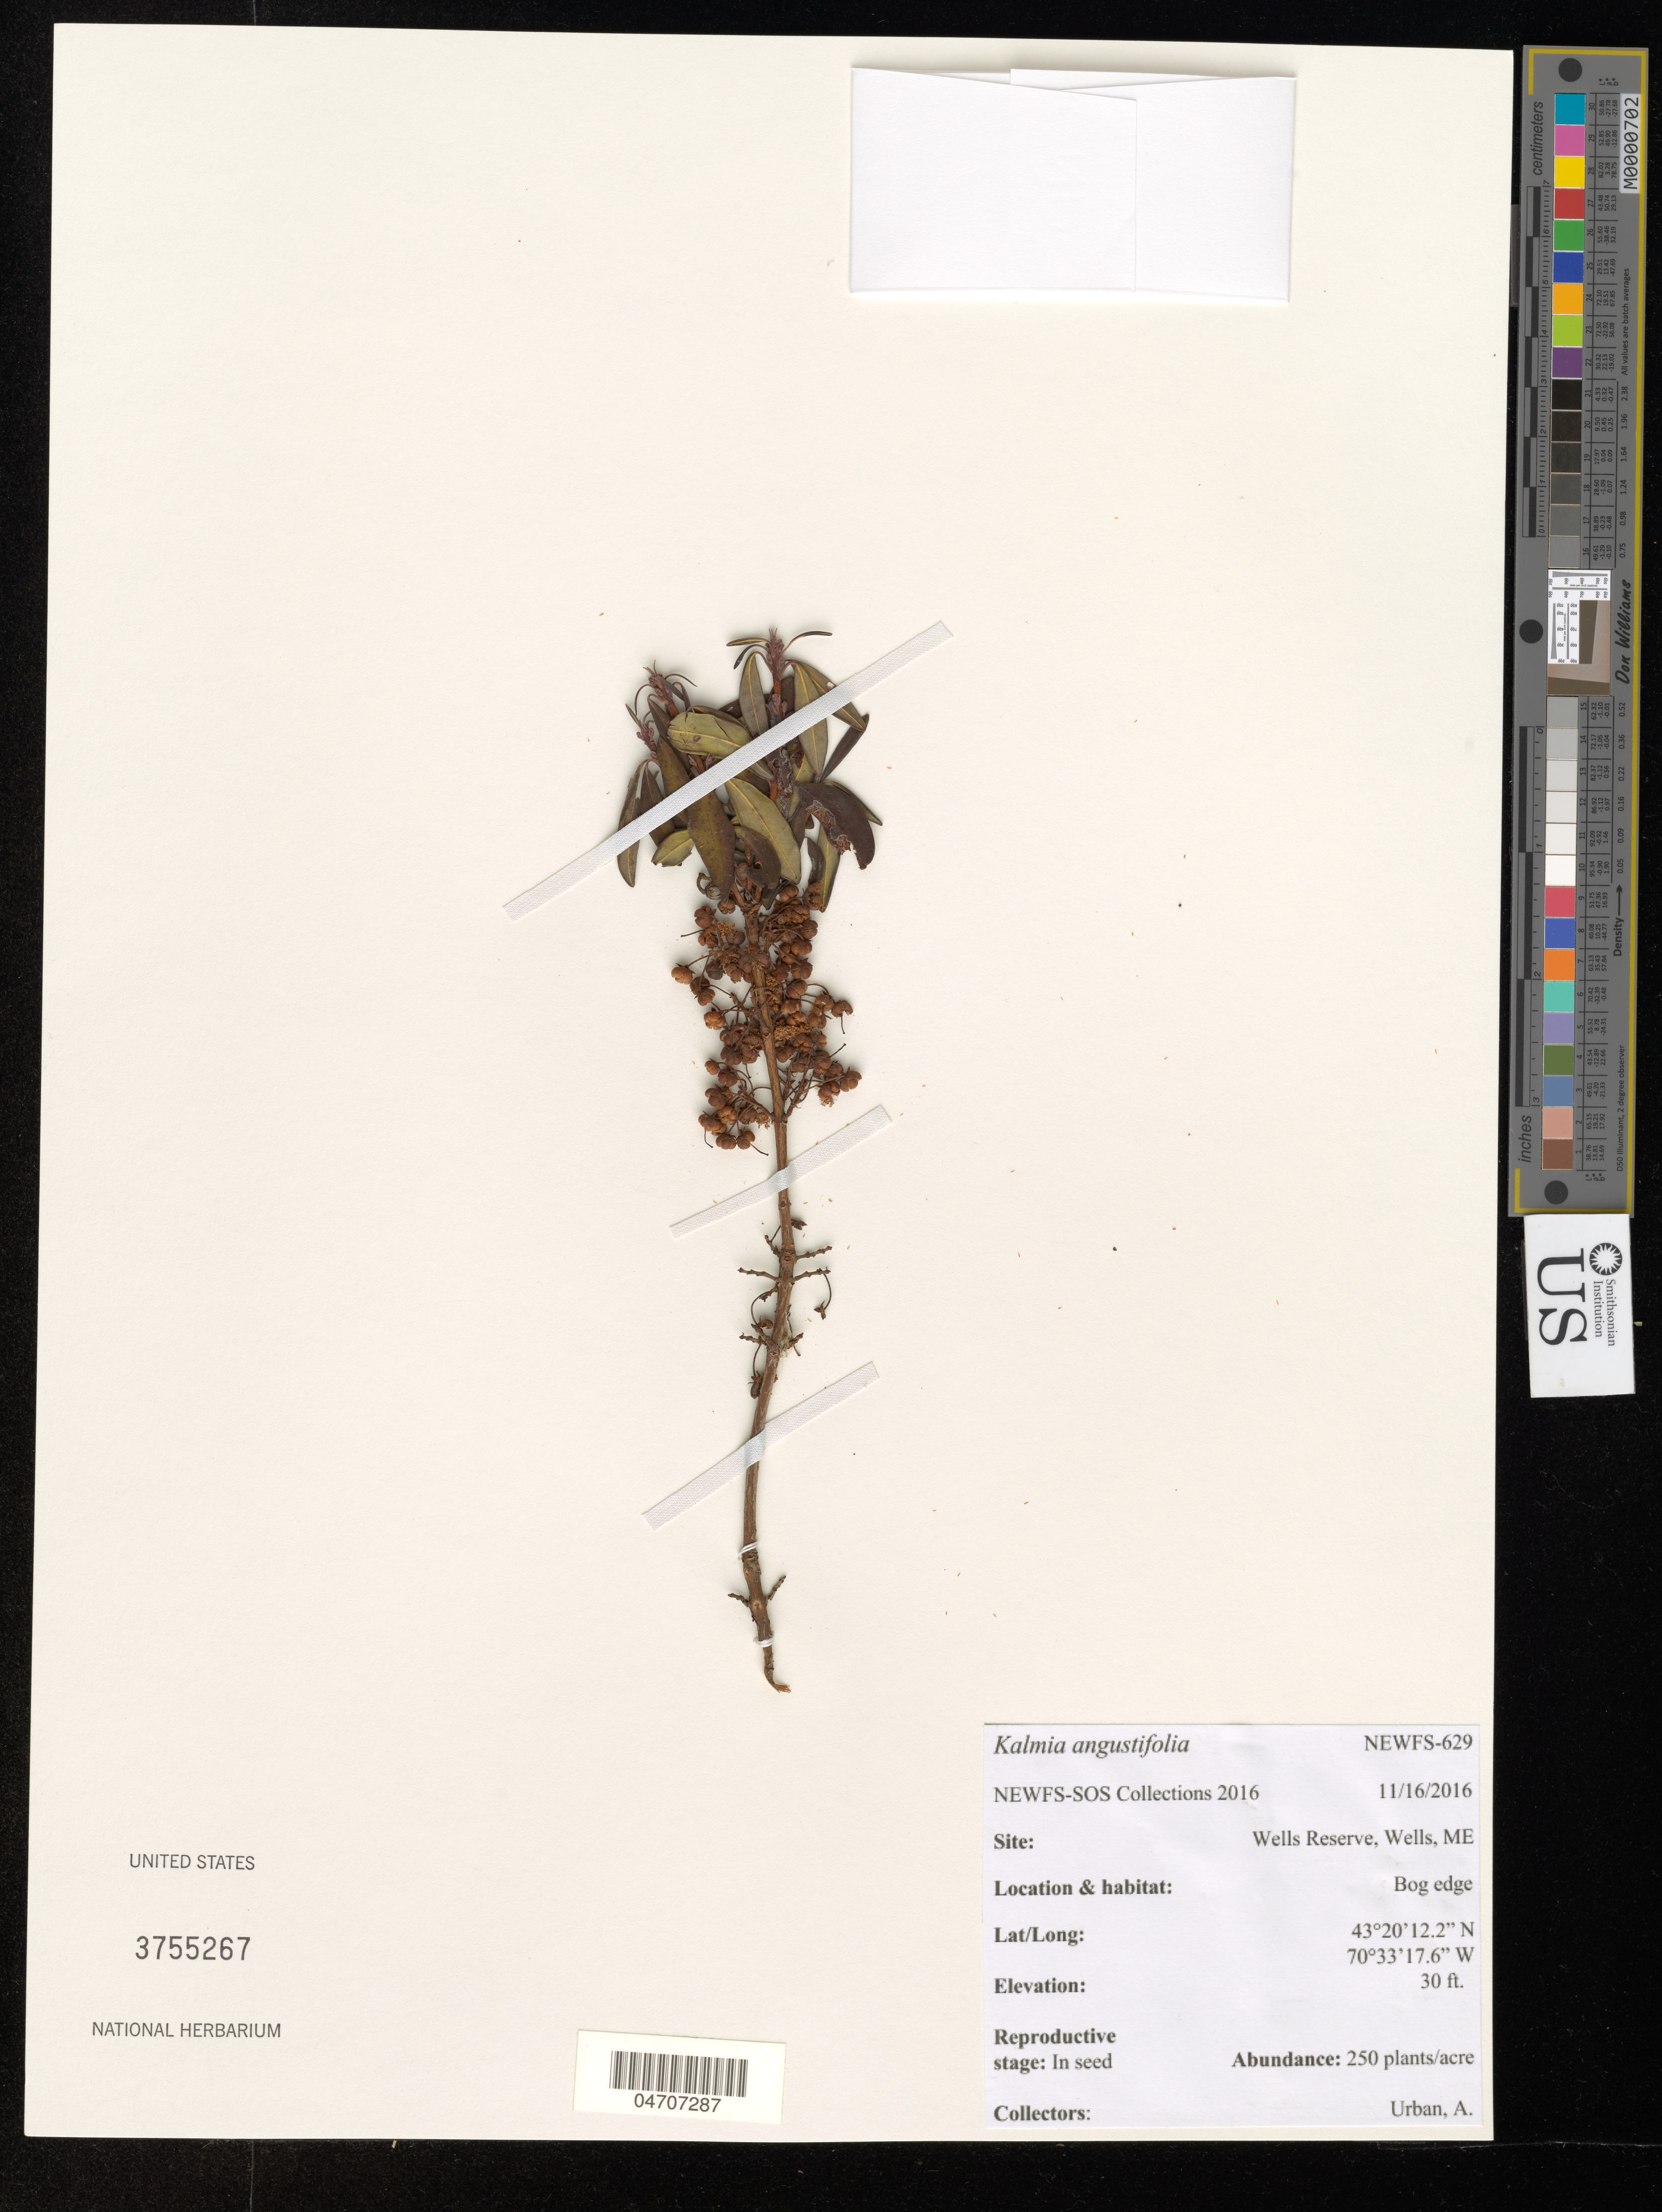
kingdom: Plantae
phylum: Tracheophyta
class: Magnoliopsida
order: Ericales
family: Ericaceae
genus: Kalmia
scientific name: Kalmia angustifolia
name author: L.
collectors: A. Urban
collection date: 2016-11-16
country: United States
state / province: Maine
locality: Site: Wells Reserve, Wells, ME.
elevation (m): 9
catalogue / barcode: US 3755267